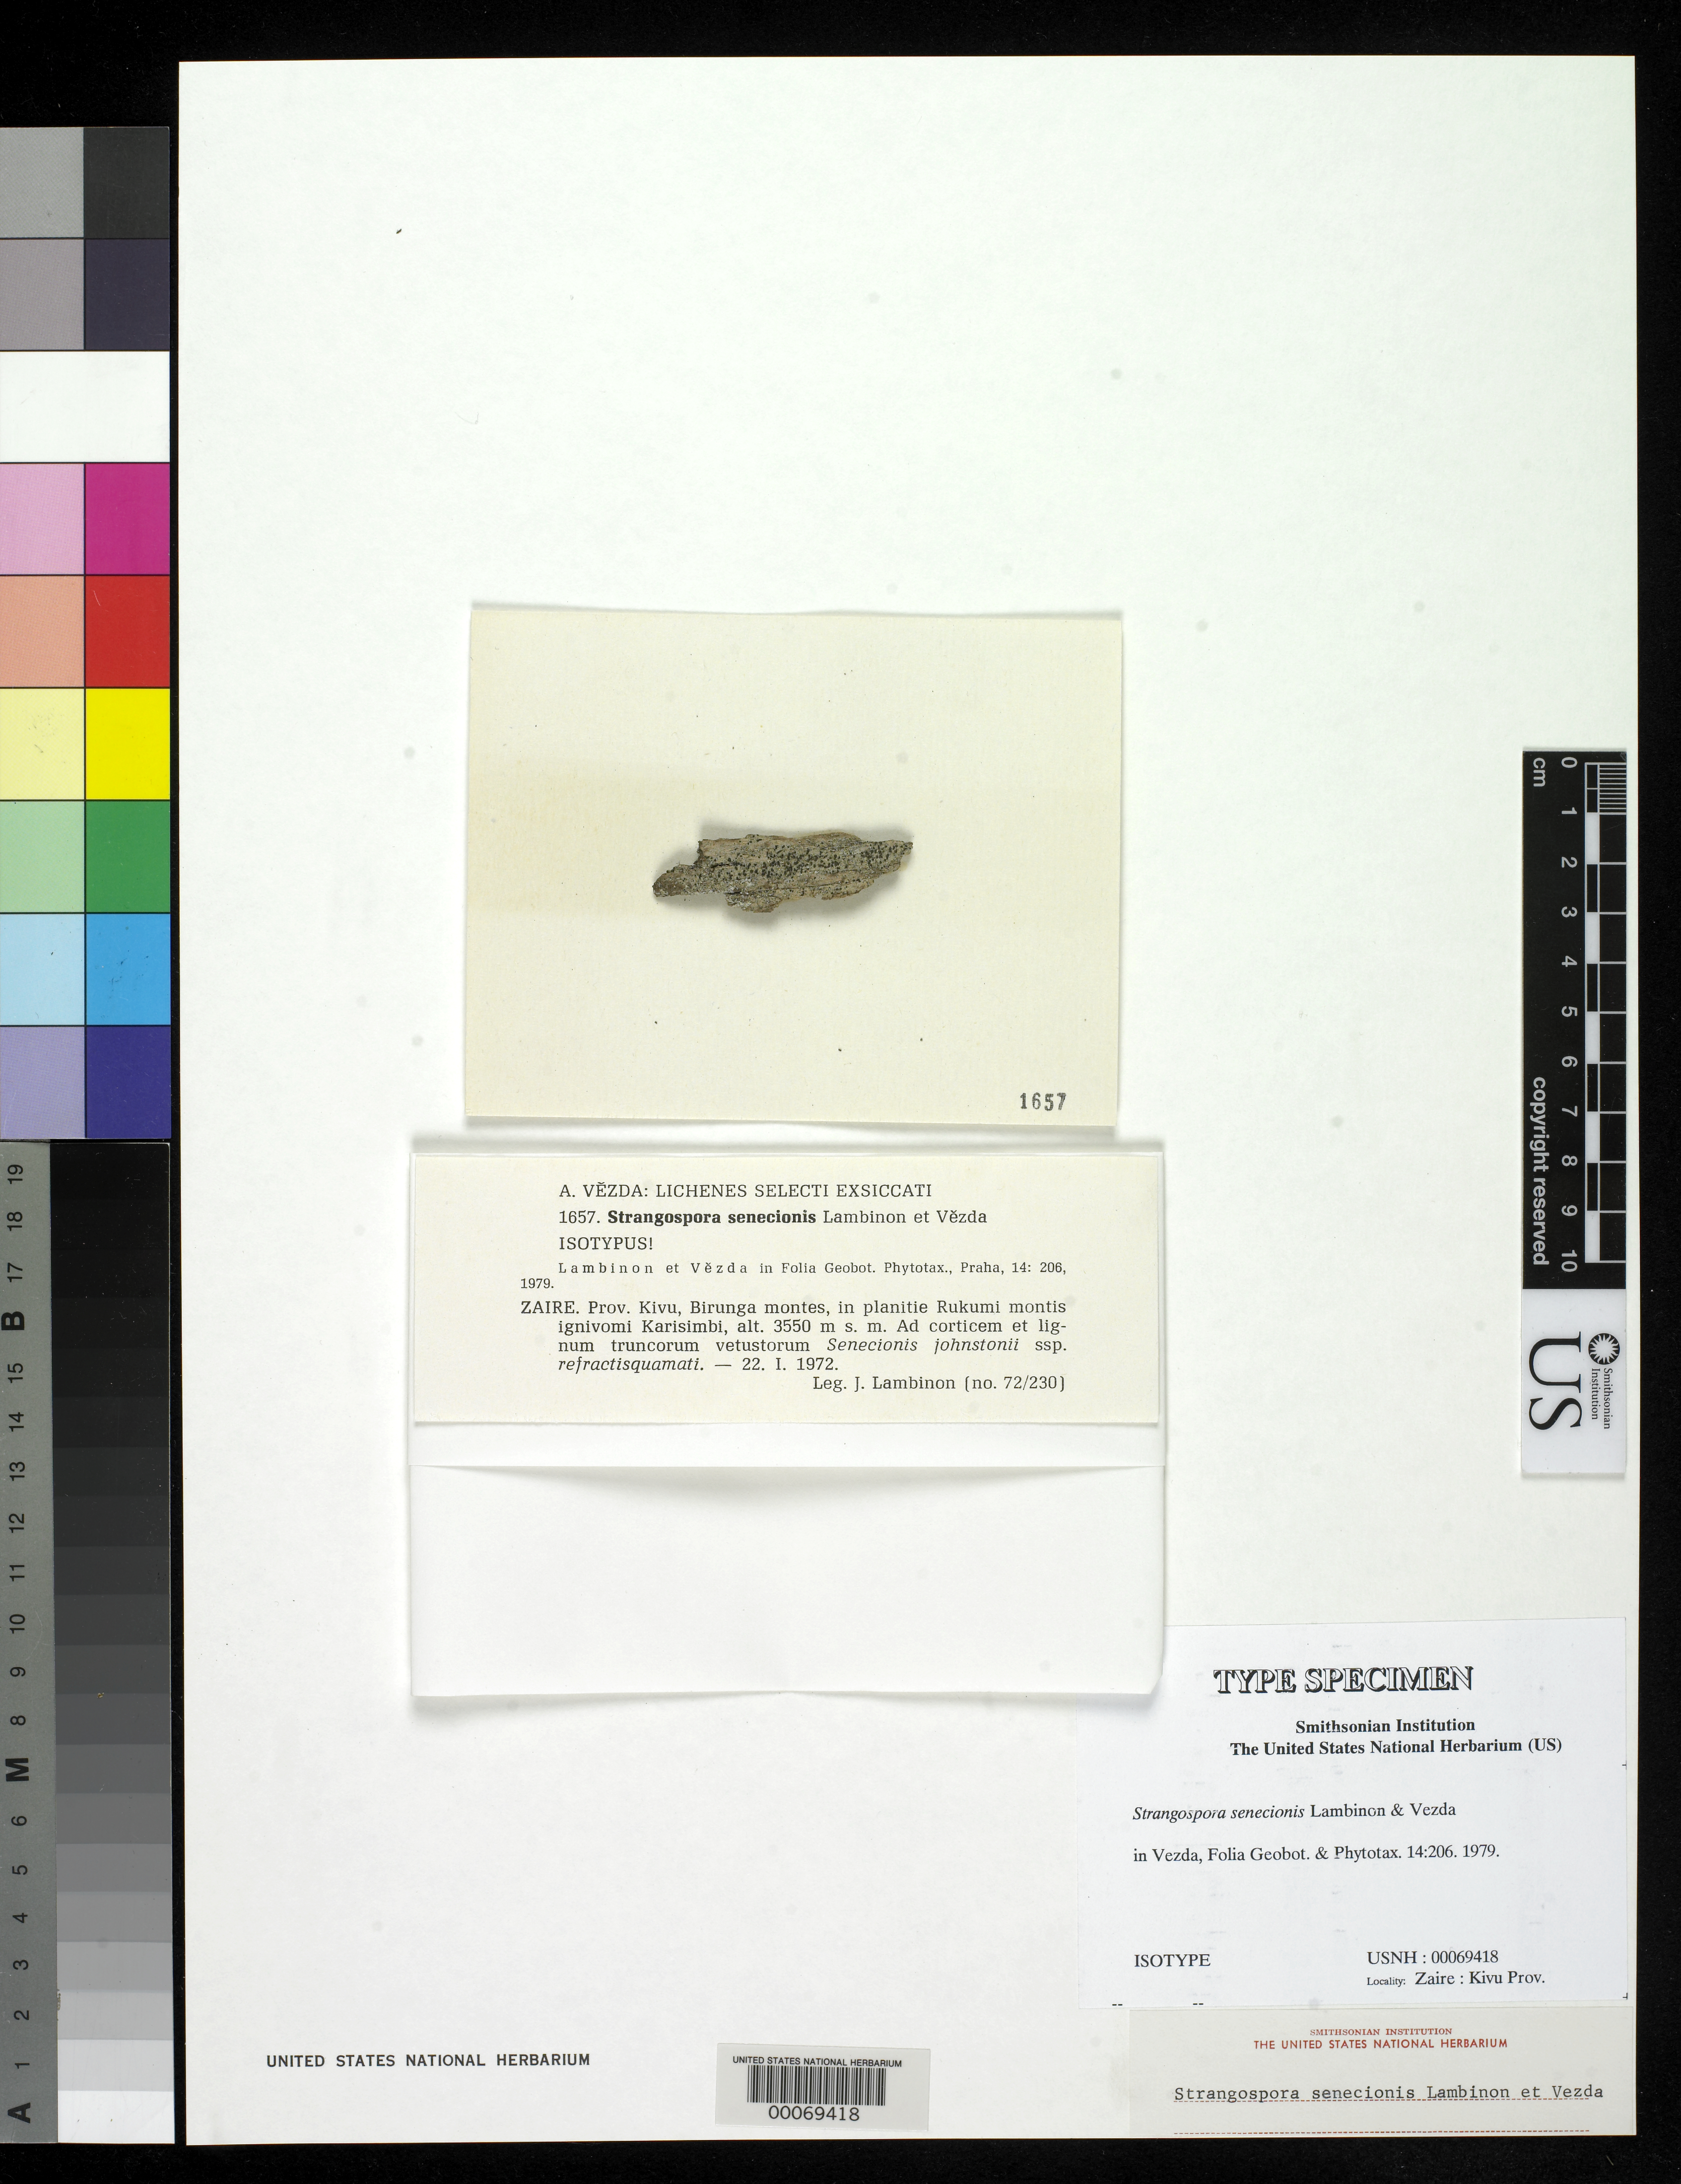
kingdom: Fungi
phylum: Ascomycota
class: Lecanoromycetes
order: Lecanorales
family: Strangosporaceae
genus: Strangospora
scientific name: Strangospora senecionis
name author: Lambinon & Vezda in Vezda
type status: Isotype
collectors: J. Lambinon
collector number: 72/230 (Vezda #1657)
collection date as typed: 22 Jan 1972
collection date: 1972-01-22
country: Congo, Democratic Republic of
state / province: Nord-Kivu / Sud-Kivu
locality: Birunga Montes, Rukumi, montis ignivomi Karisimbi. [Birunga Range, Rukumi, Volcan Karisimbi.]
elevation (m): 3550